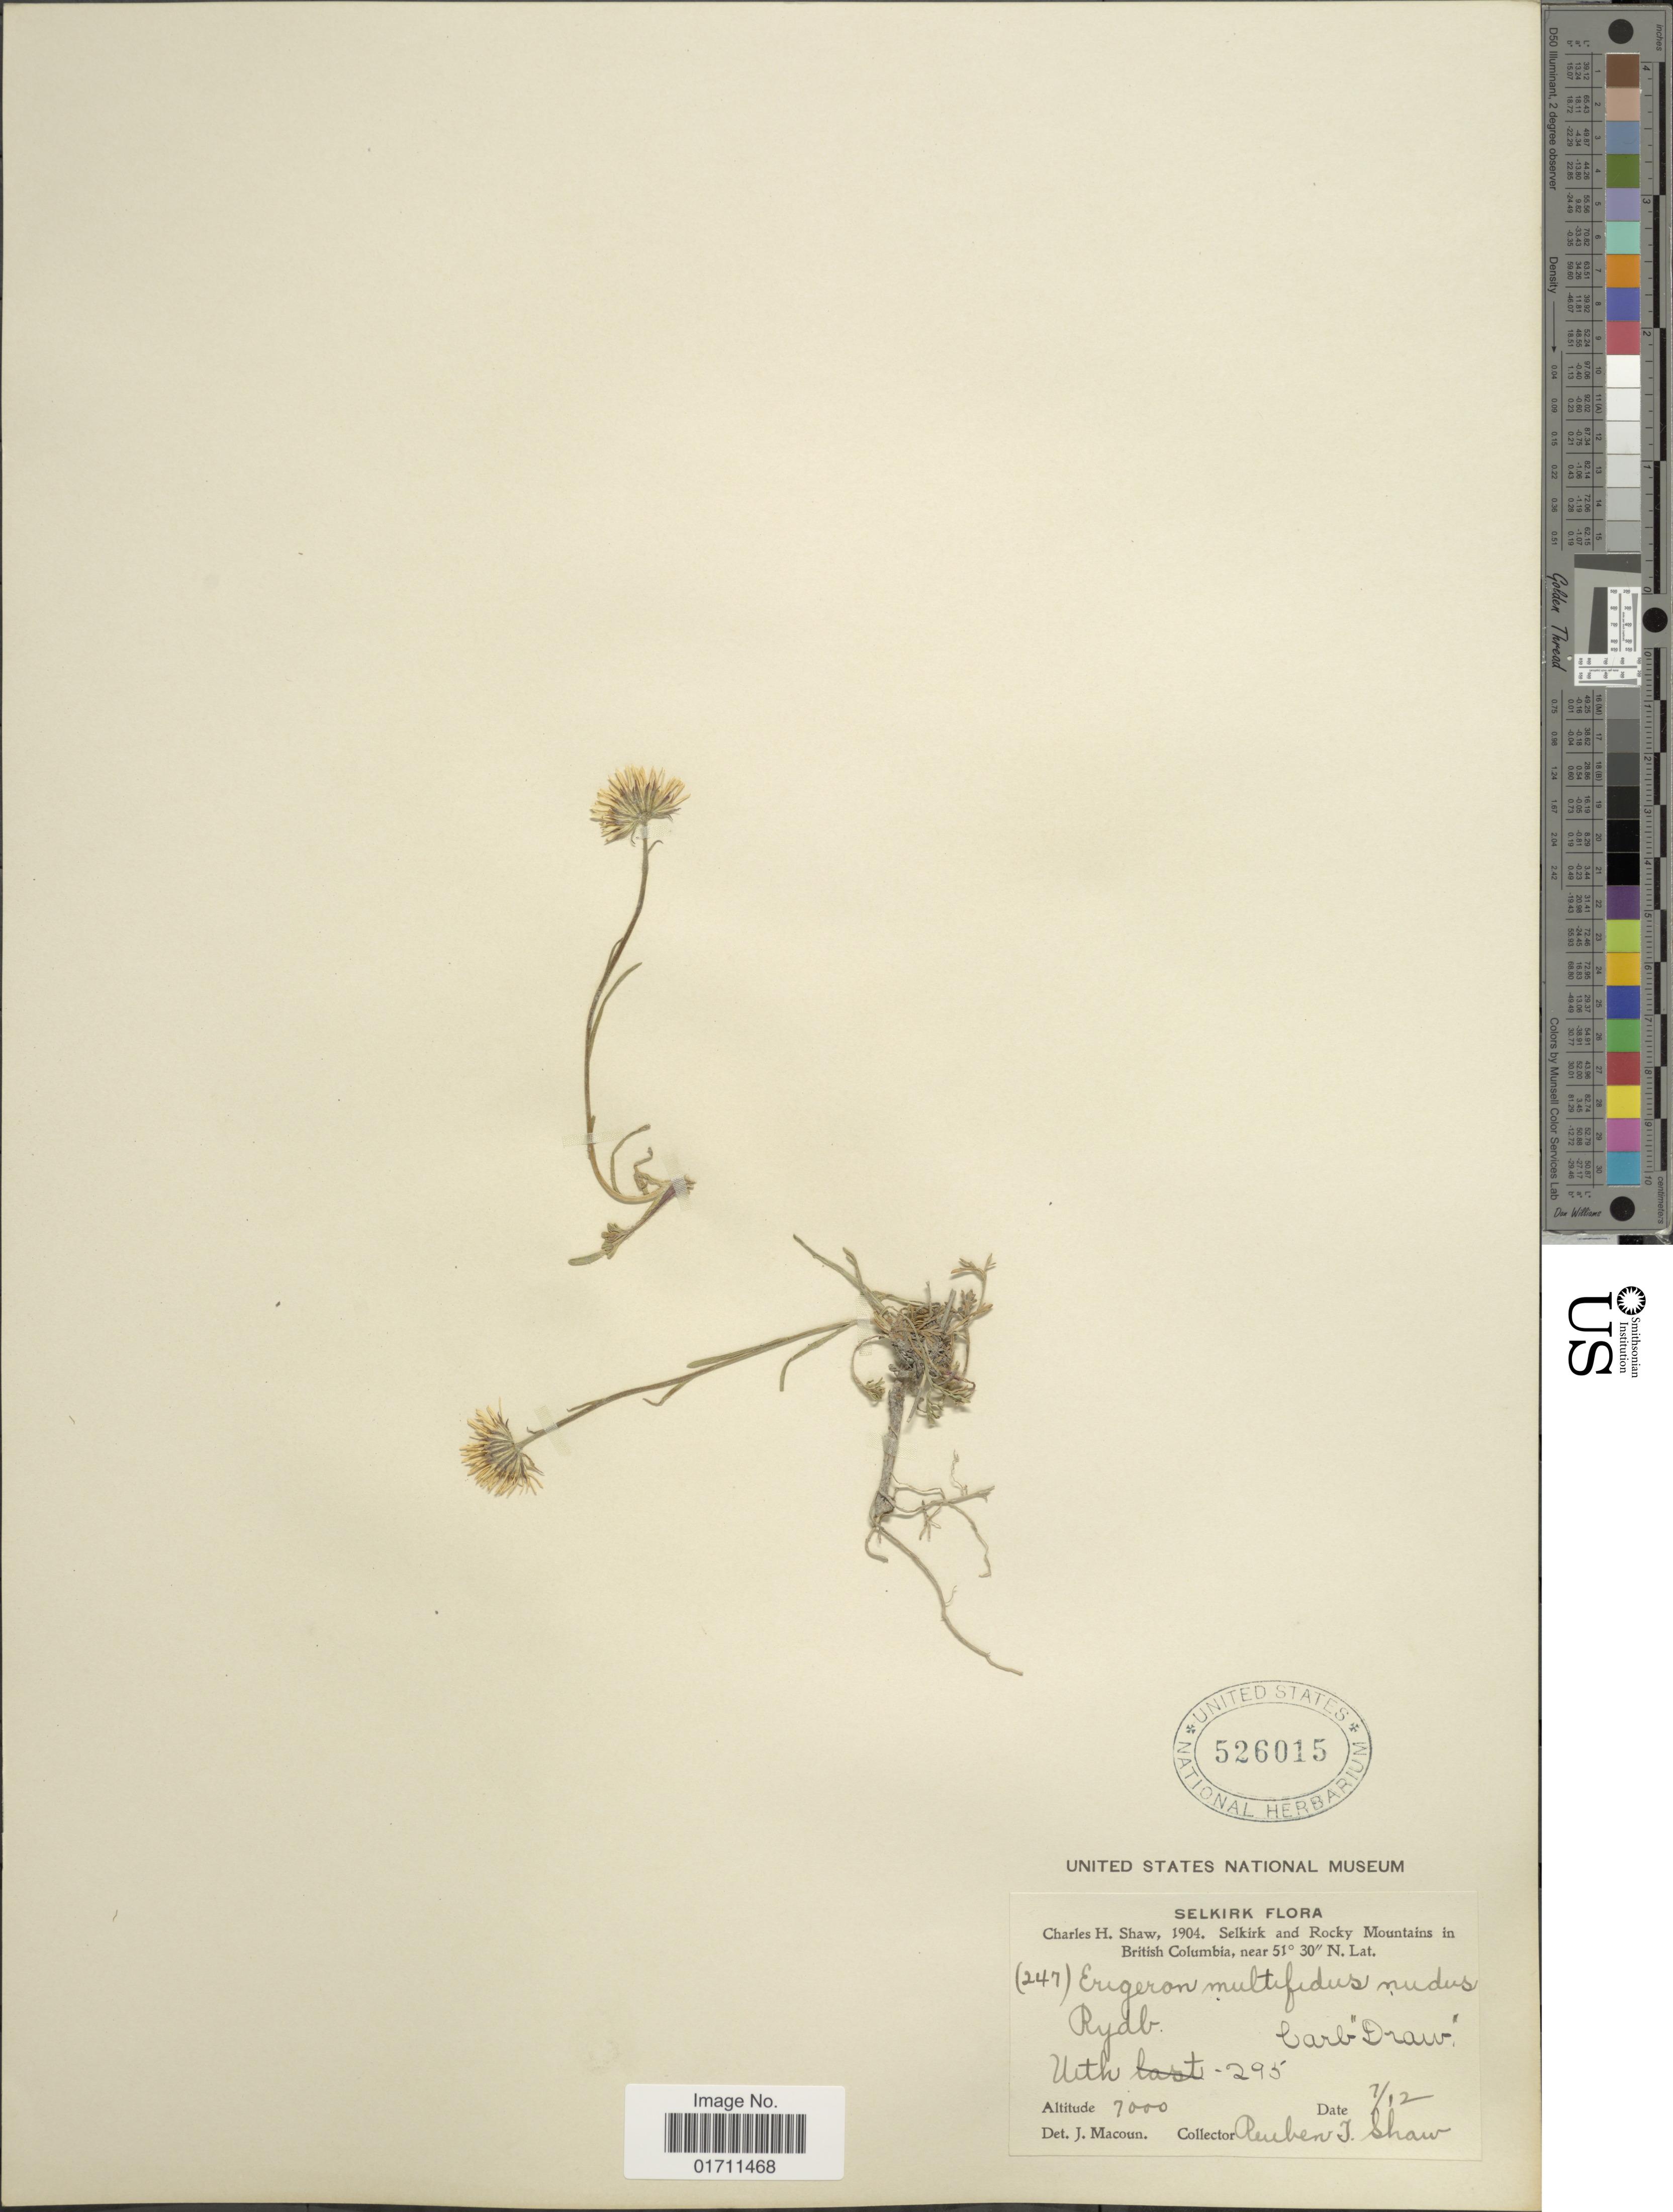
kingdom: Plantae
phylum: Tracheophyta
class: Magnoliopsida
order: Asterales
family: Asteraceae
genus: Erigeron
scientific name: Erigeron compositus var. multifidus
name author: (Rydb.) J.F. Macbr. & Payson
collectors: R. T. Shaw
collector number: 247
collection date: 1904-07-12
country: Canada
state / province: British Columbia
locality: Selkirk and Rocky Mountains in British Columbia, Carb 'Draw'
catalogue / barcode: US 526015